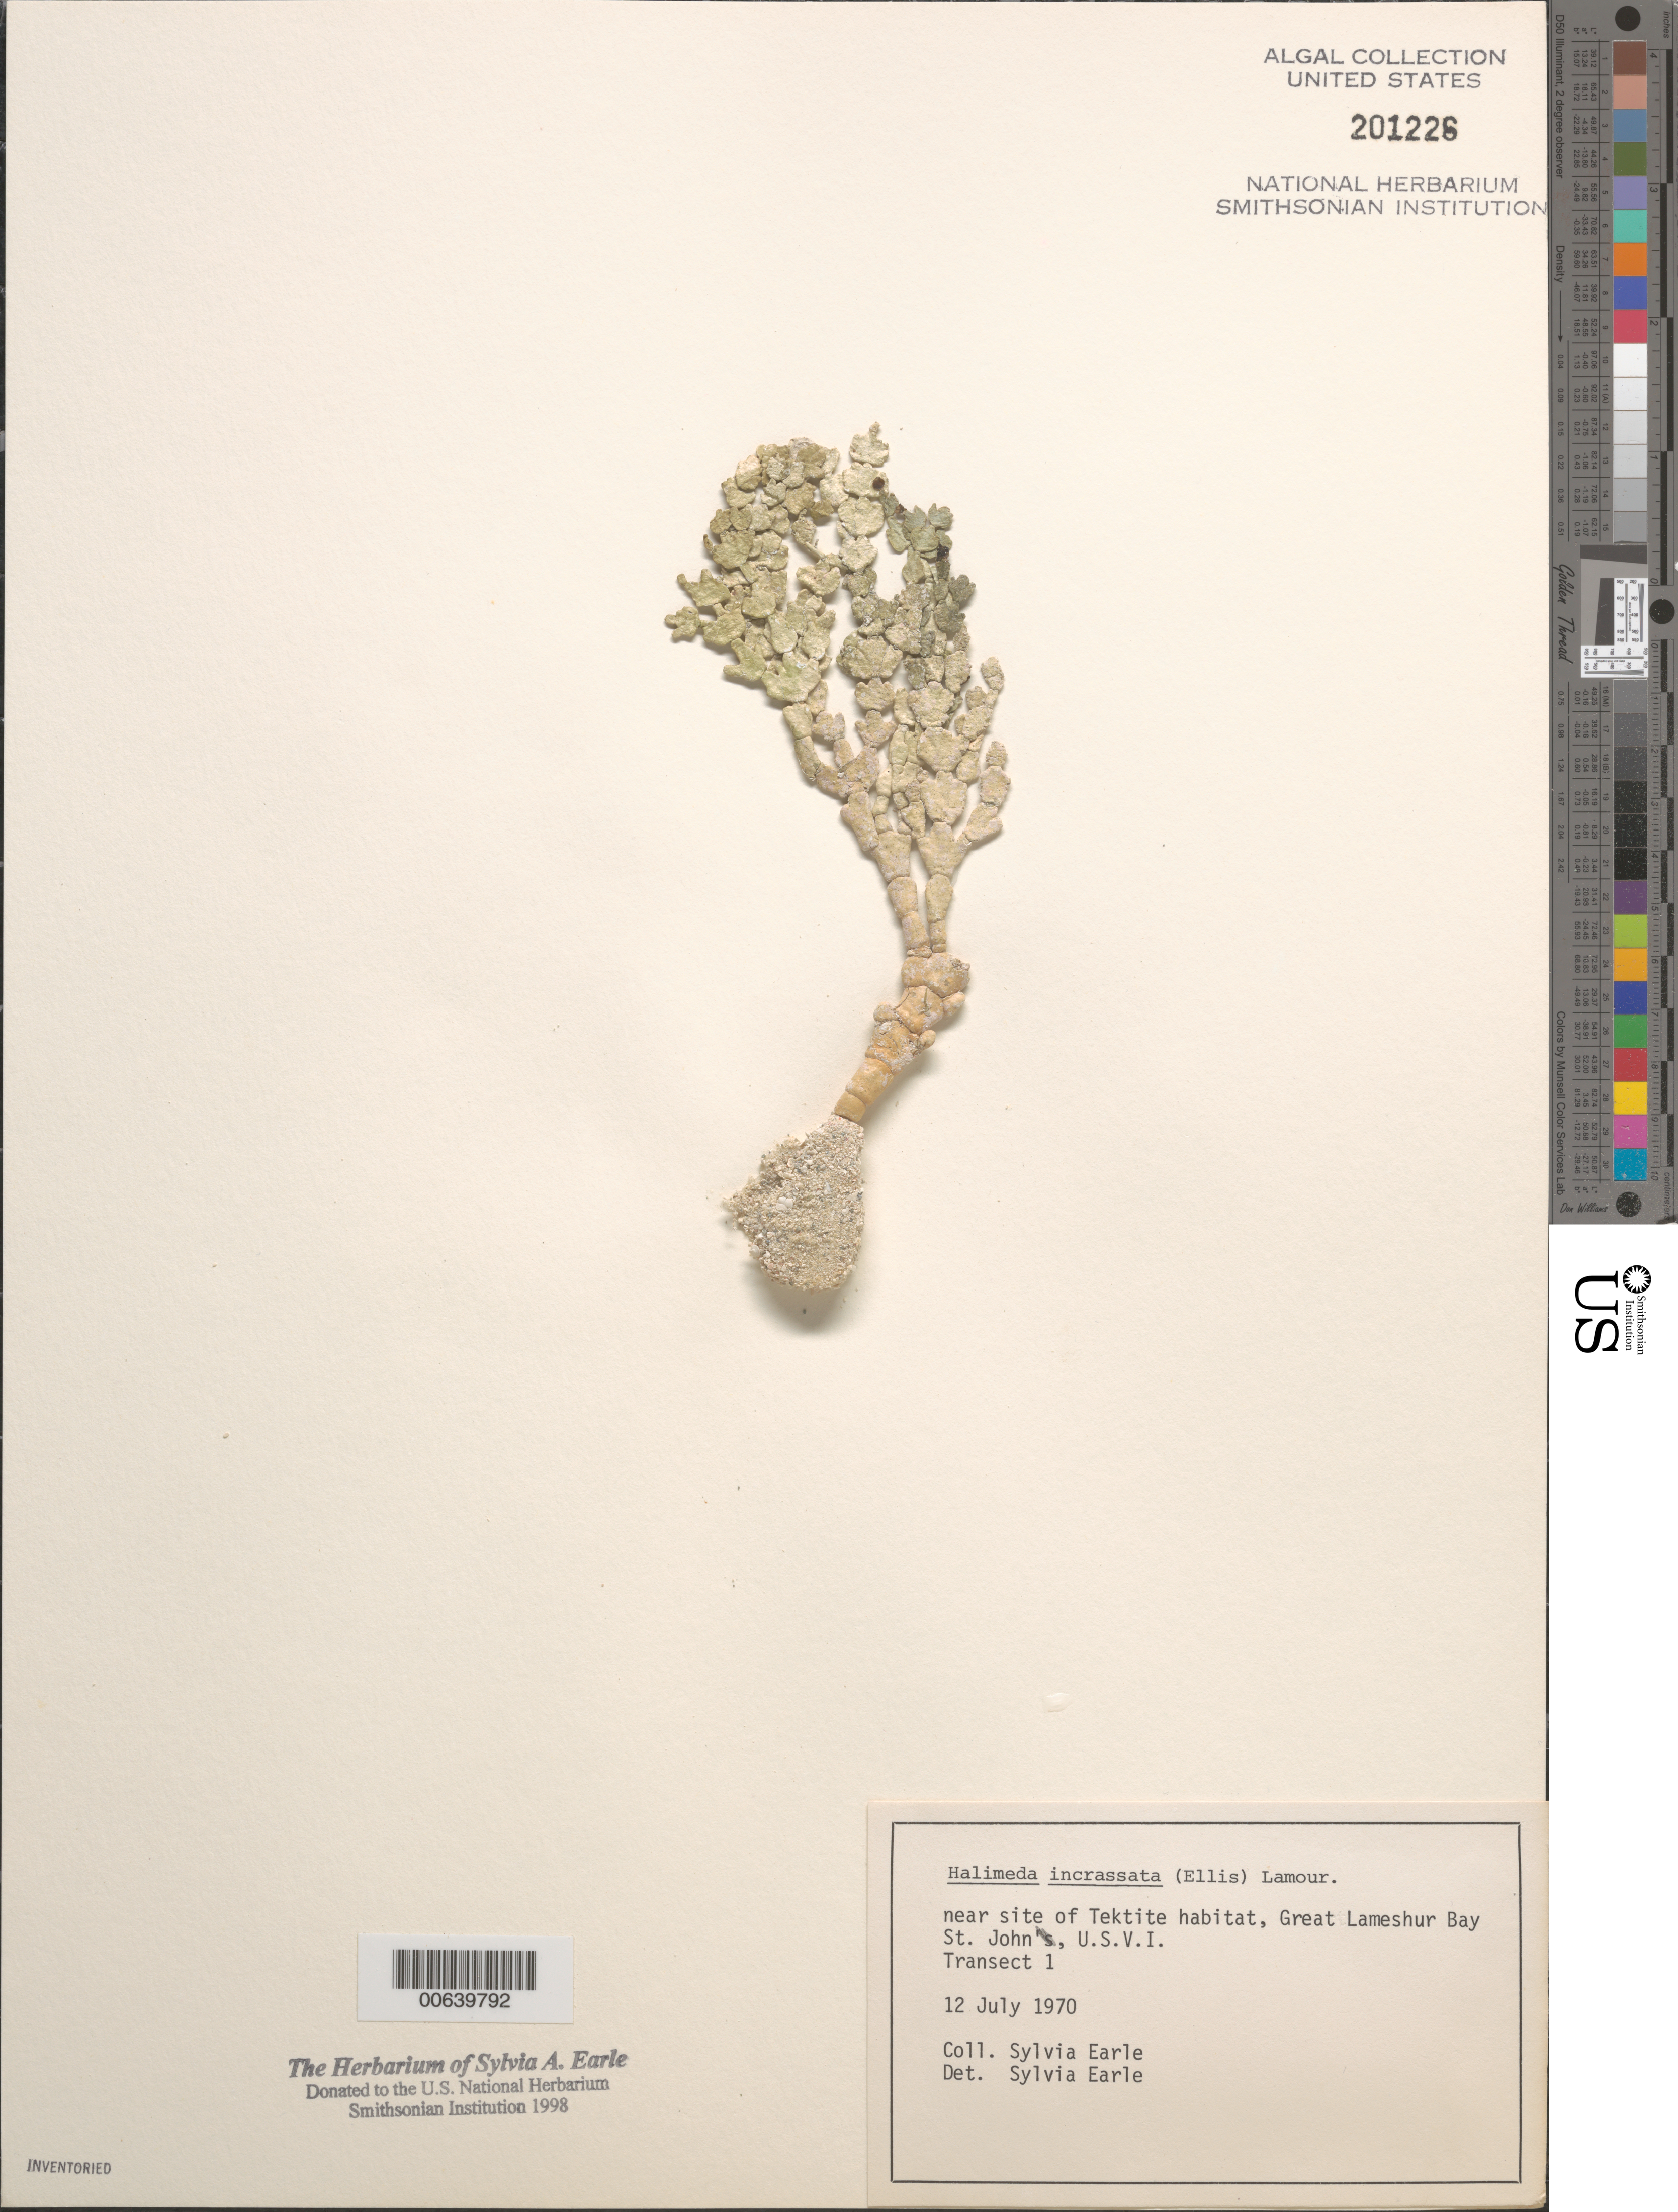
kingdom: Plantae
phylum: Chlorophyta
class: Ulvophyceae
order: Bryopsidales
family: Halimedaceae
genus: Halimeda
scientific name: Halimeda incrassata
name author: (J. Ellis) J.V.Lamouroux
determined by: Earle, S. A.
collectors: S. A. Earle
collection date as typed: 12 Jul 1970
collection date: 1970-07-12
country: U.S. Virgin Islands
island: St. John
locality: Great Lameshur Bay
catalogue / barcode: US 201226